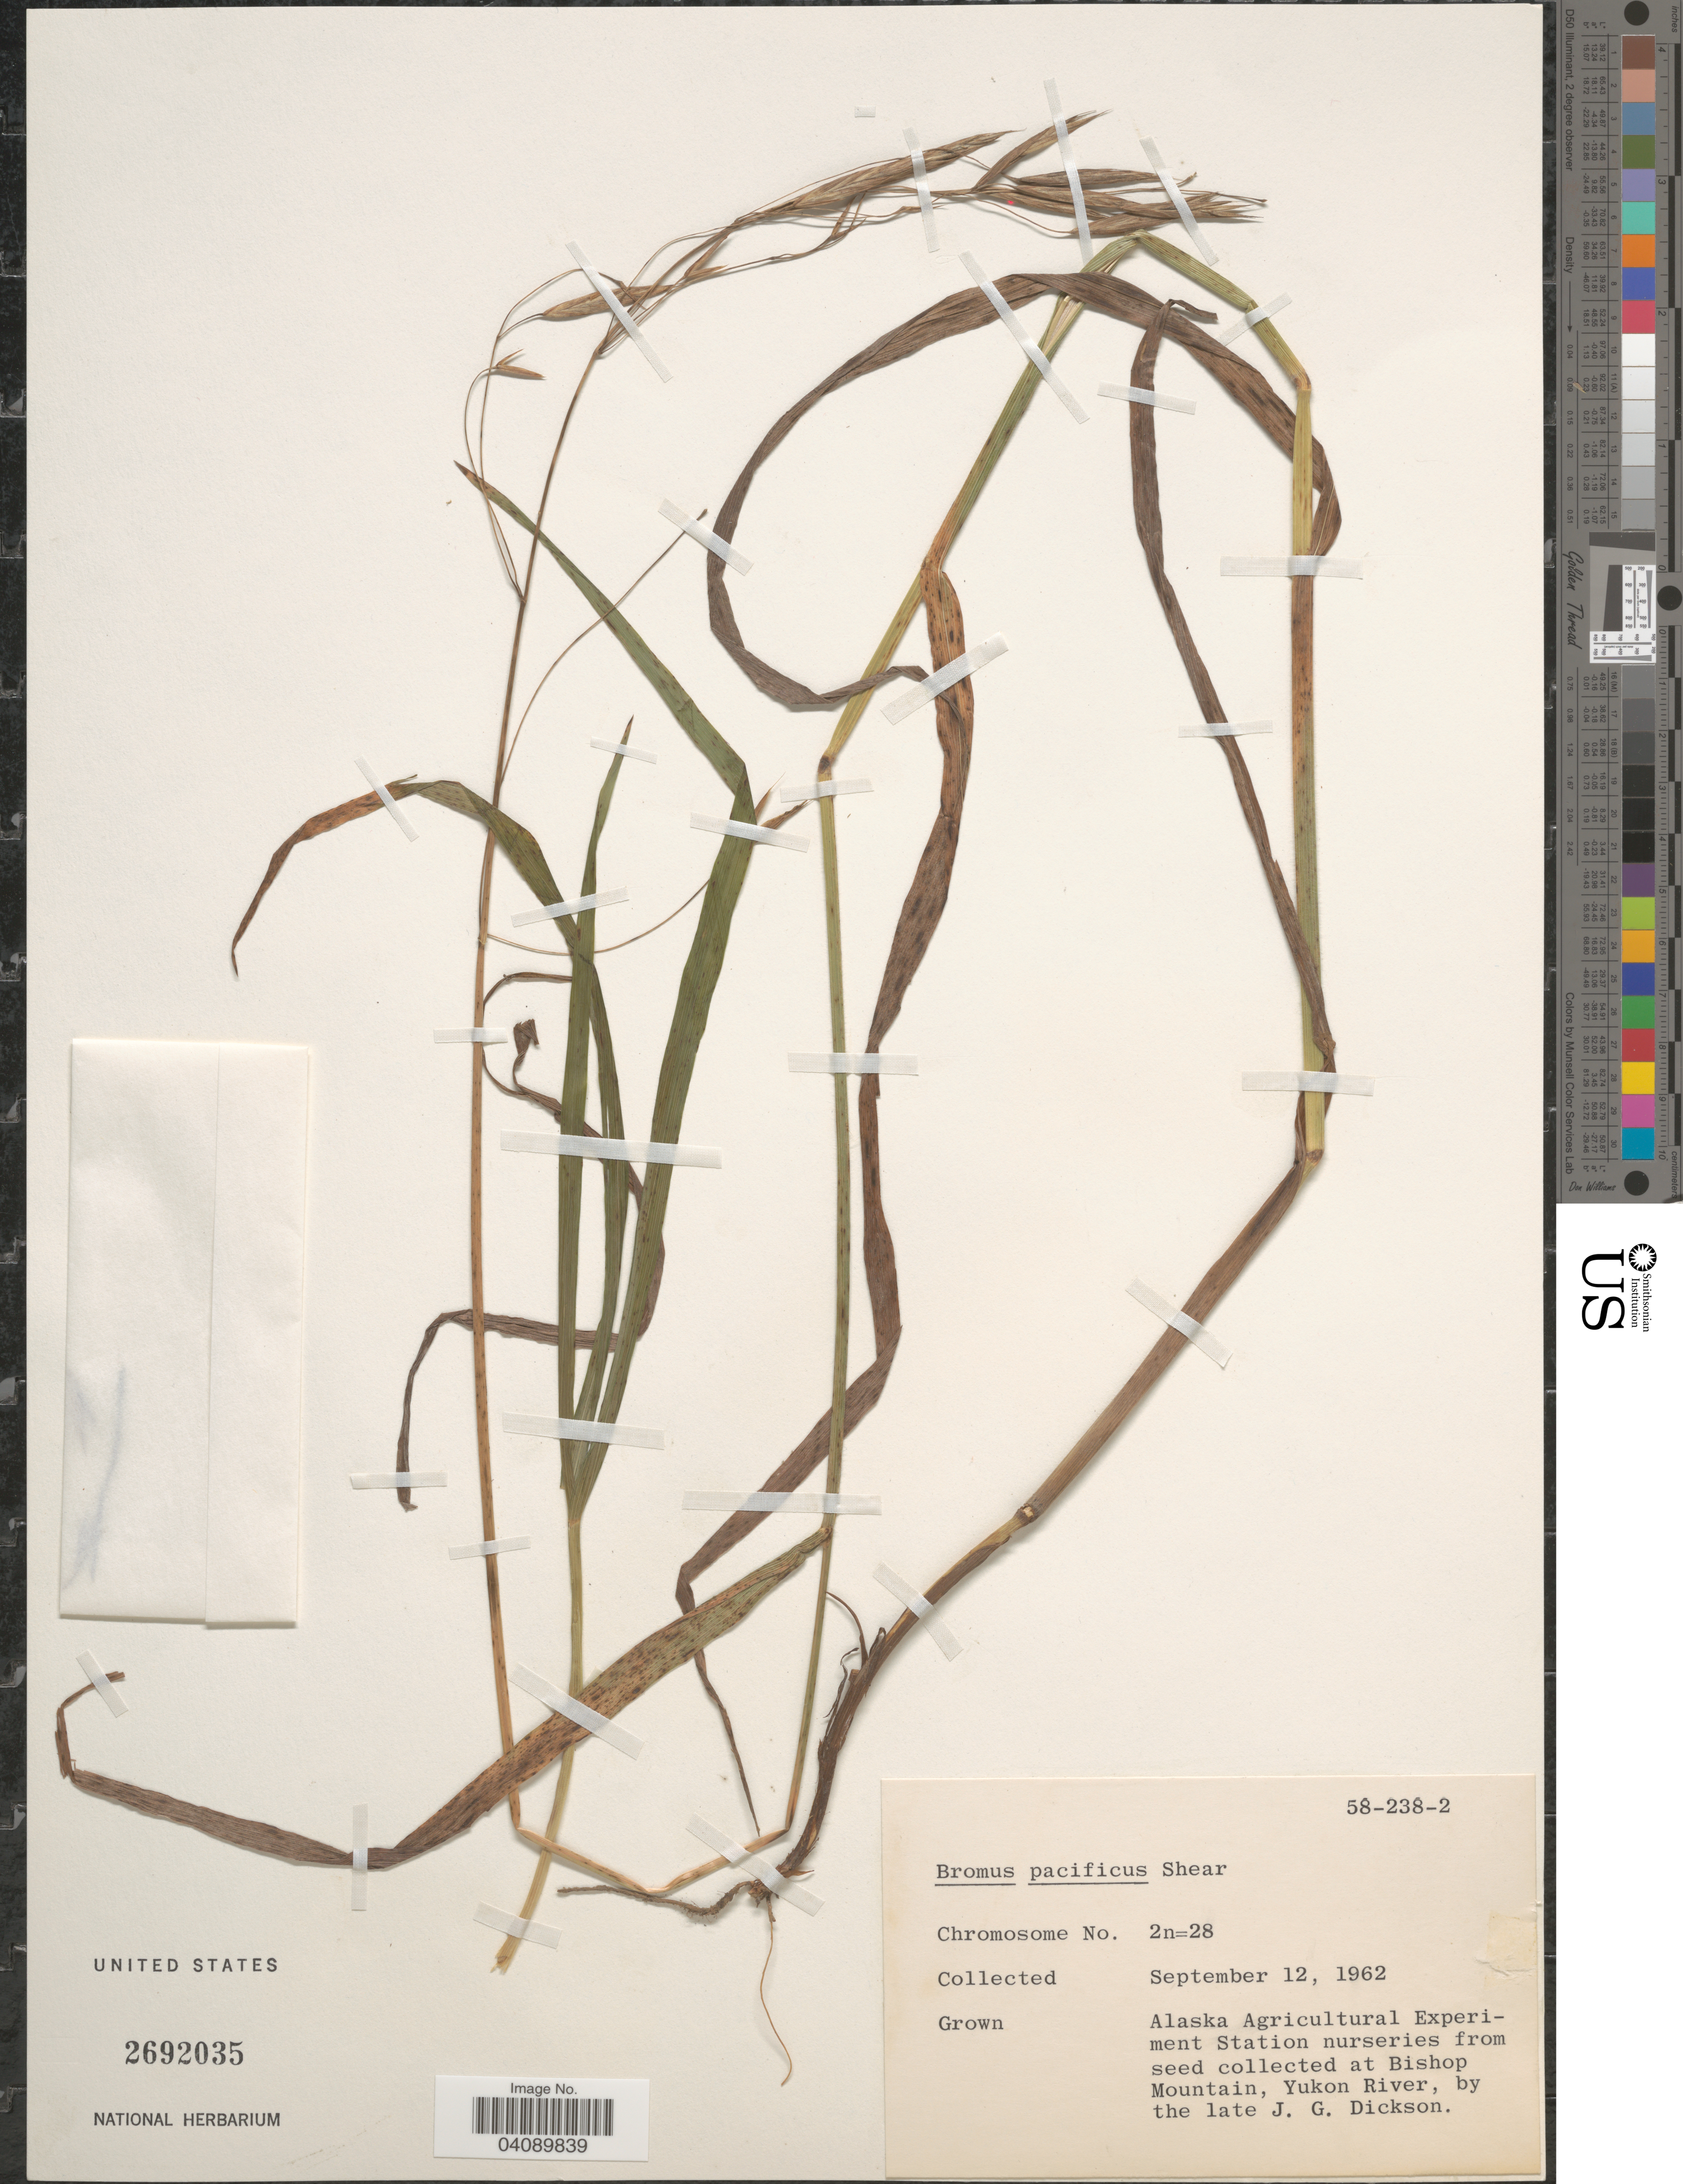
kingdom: Plantae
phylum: Tracheophyta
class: Liliopsida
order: Poales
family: Poaceae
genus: Bromus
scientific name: Bromus pacificus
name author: Shear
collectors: J. Dickson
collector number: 58-238-2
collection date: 1962-09-12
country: United States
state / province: Alaska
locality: Alaska Agricultural Experiment Station nurseries.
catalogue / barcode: US 2692035